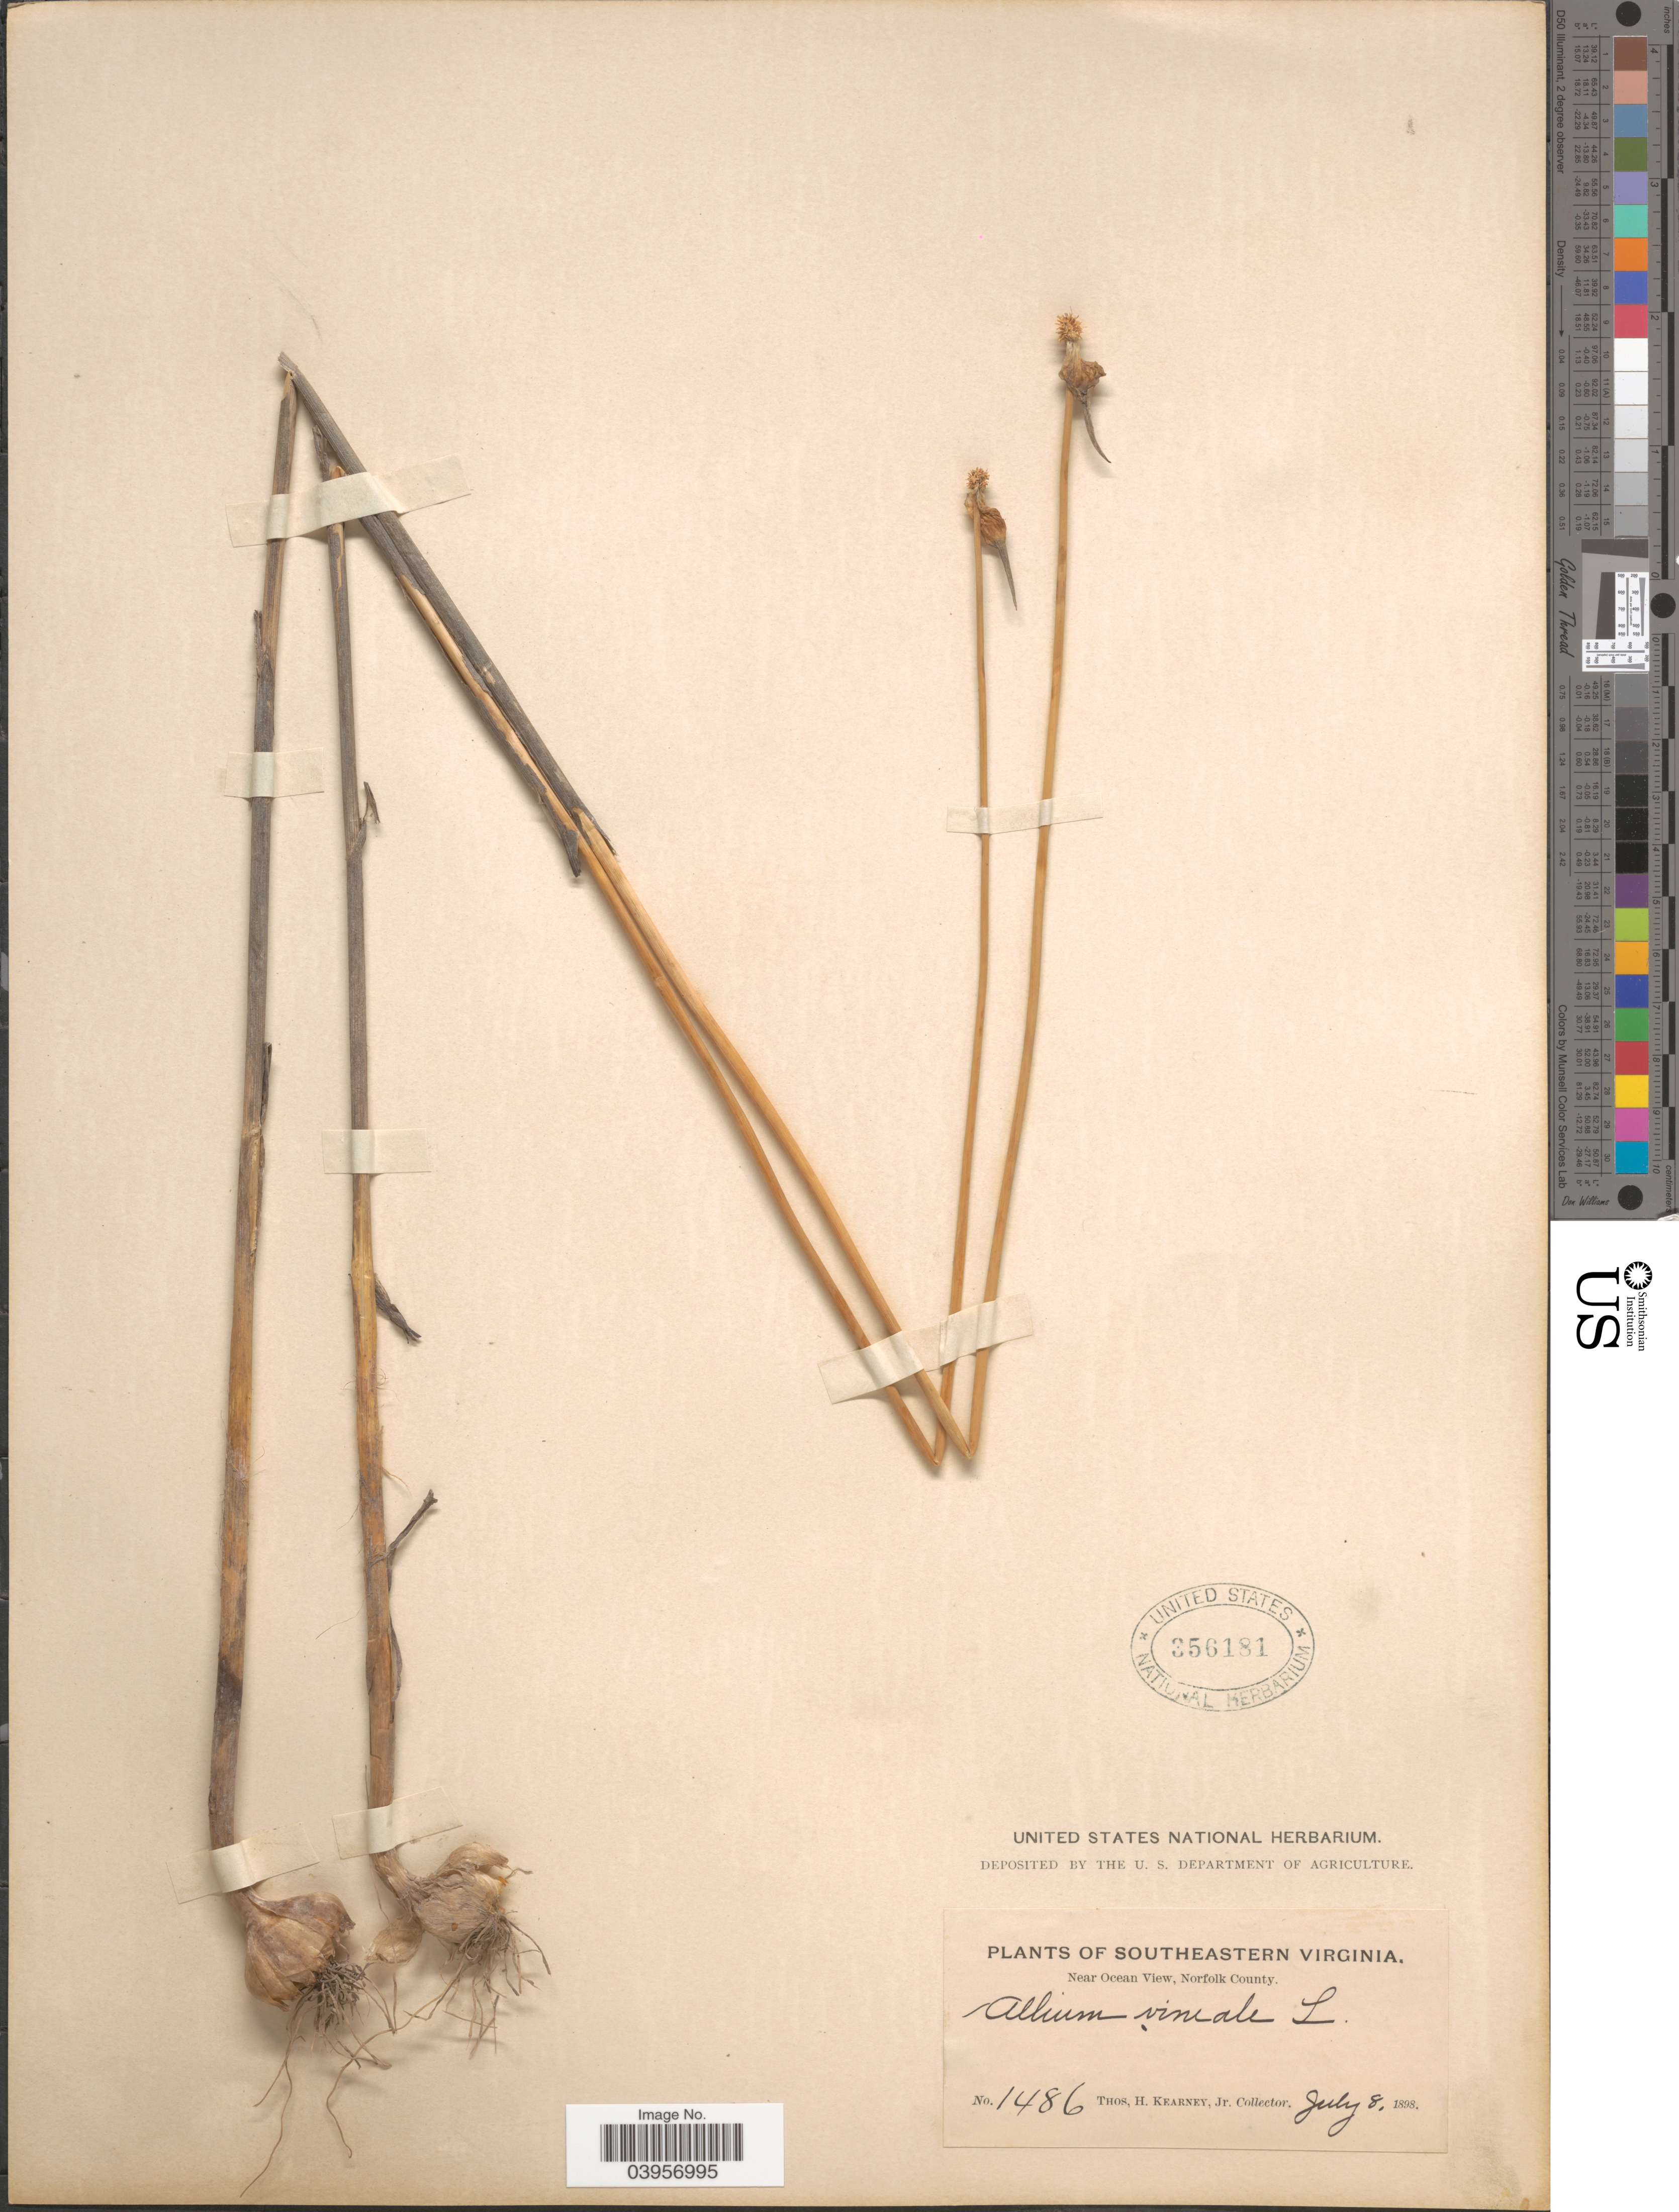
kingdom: Plantae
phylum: Tracheophyta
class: Liliopsida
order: Asparagales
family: Amaryllidaceae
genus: Allium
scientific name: Allium vineale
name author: L.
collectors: T. H. Kearney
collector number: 1486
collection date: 1898-07-08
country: United States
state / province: Virginia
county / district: City of Norfolk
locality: Southeastern Virginia. Near Ocean View, Norfolk County.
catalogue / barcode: US 356181